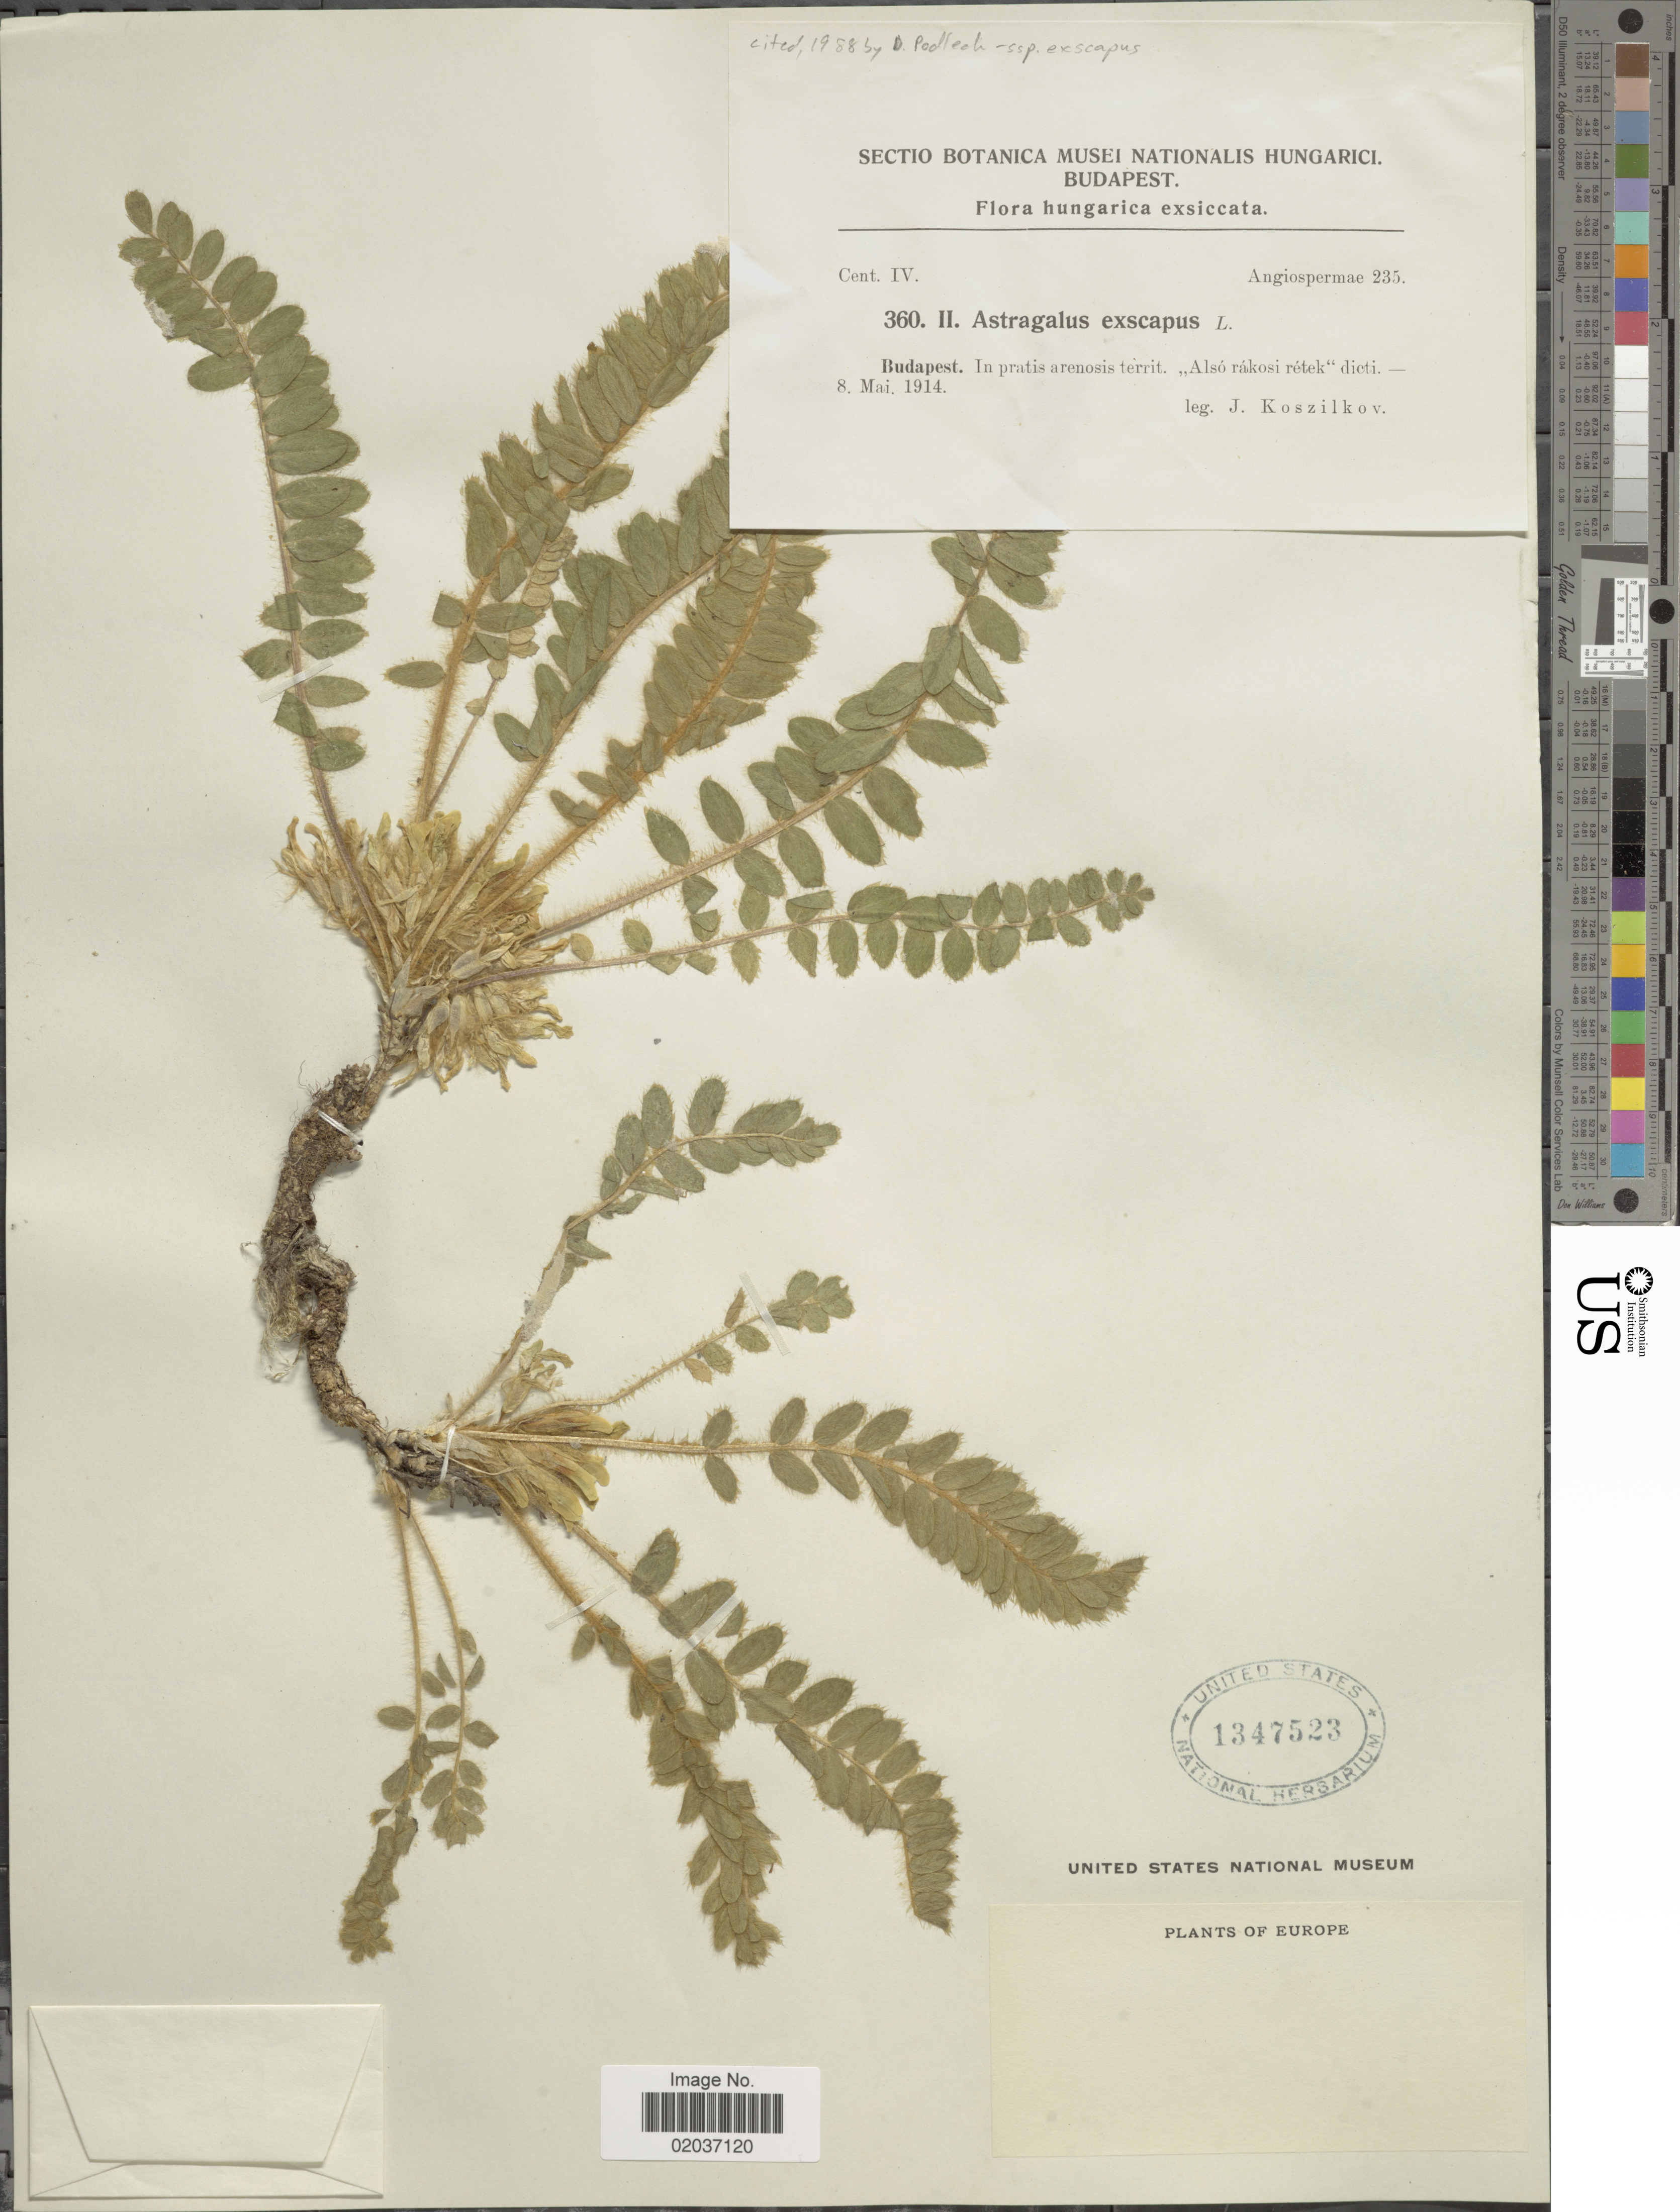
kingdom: Plantae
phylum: Tracheophyta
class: Magnoliopsida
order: Fabales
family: Fabaceae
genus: Astragalus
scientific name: Astragalus exscapus subsp. exscapus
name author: L.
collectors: J. Koszilkov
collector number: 360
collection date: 1914-05-08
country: Hungary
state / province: Budapest, Capital District of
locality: Budapest, Hungarica, In pratis arenosis territ. Also rakosi retek dicti.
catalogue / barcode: US 1347523